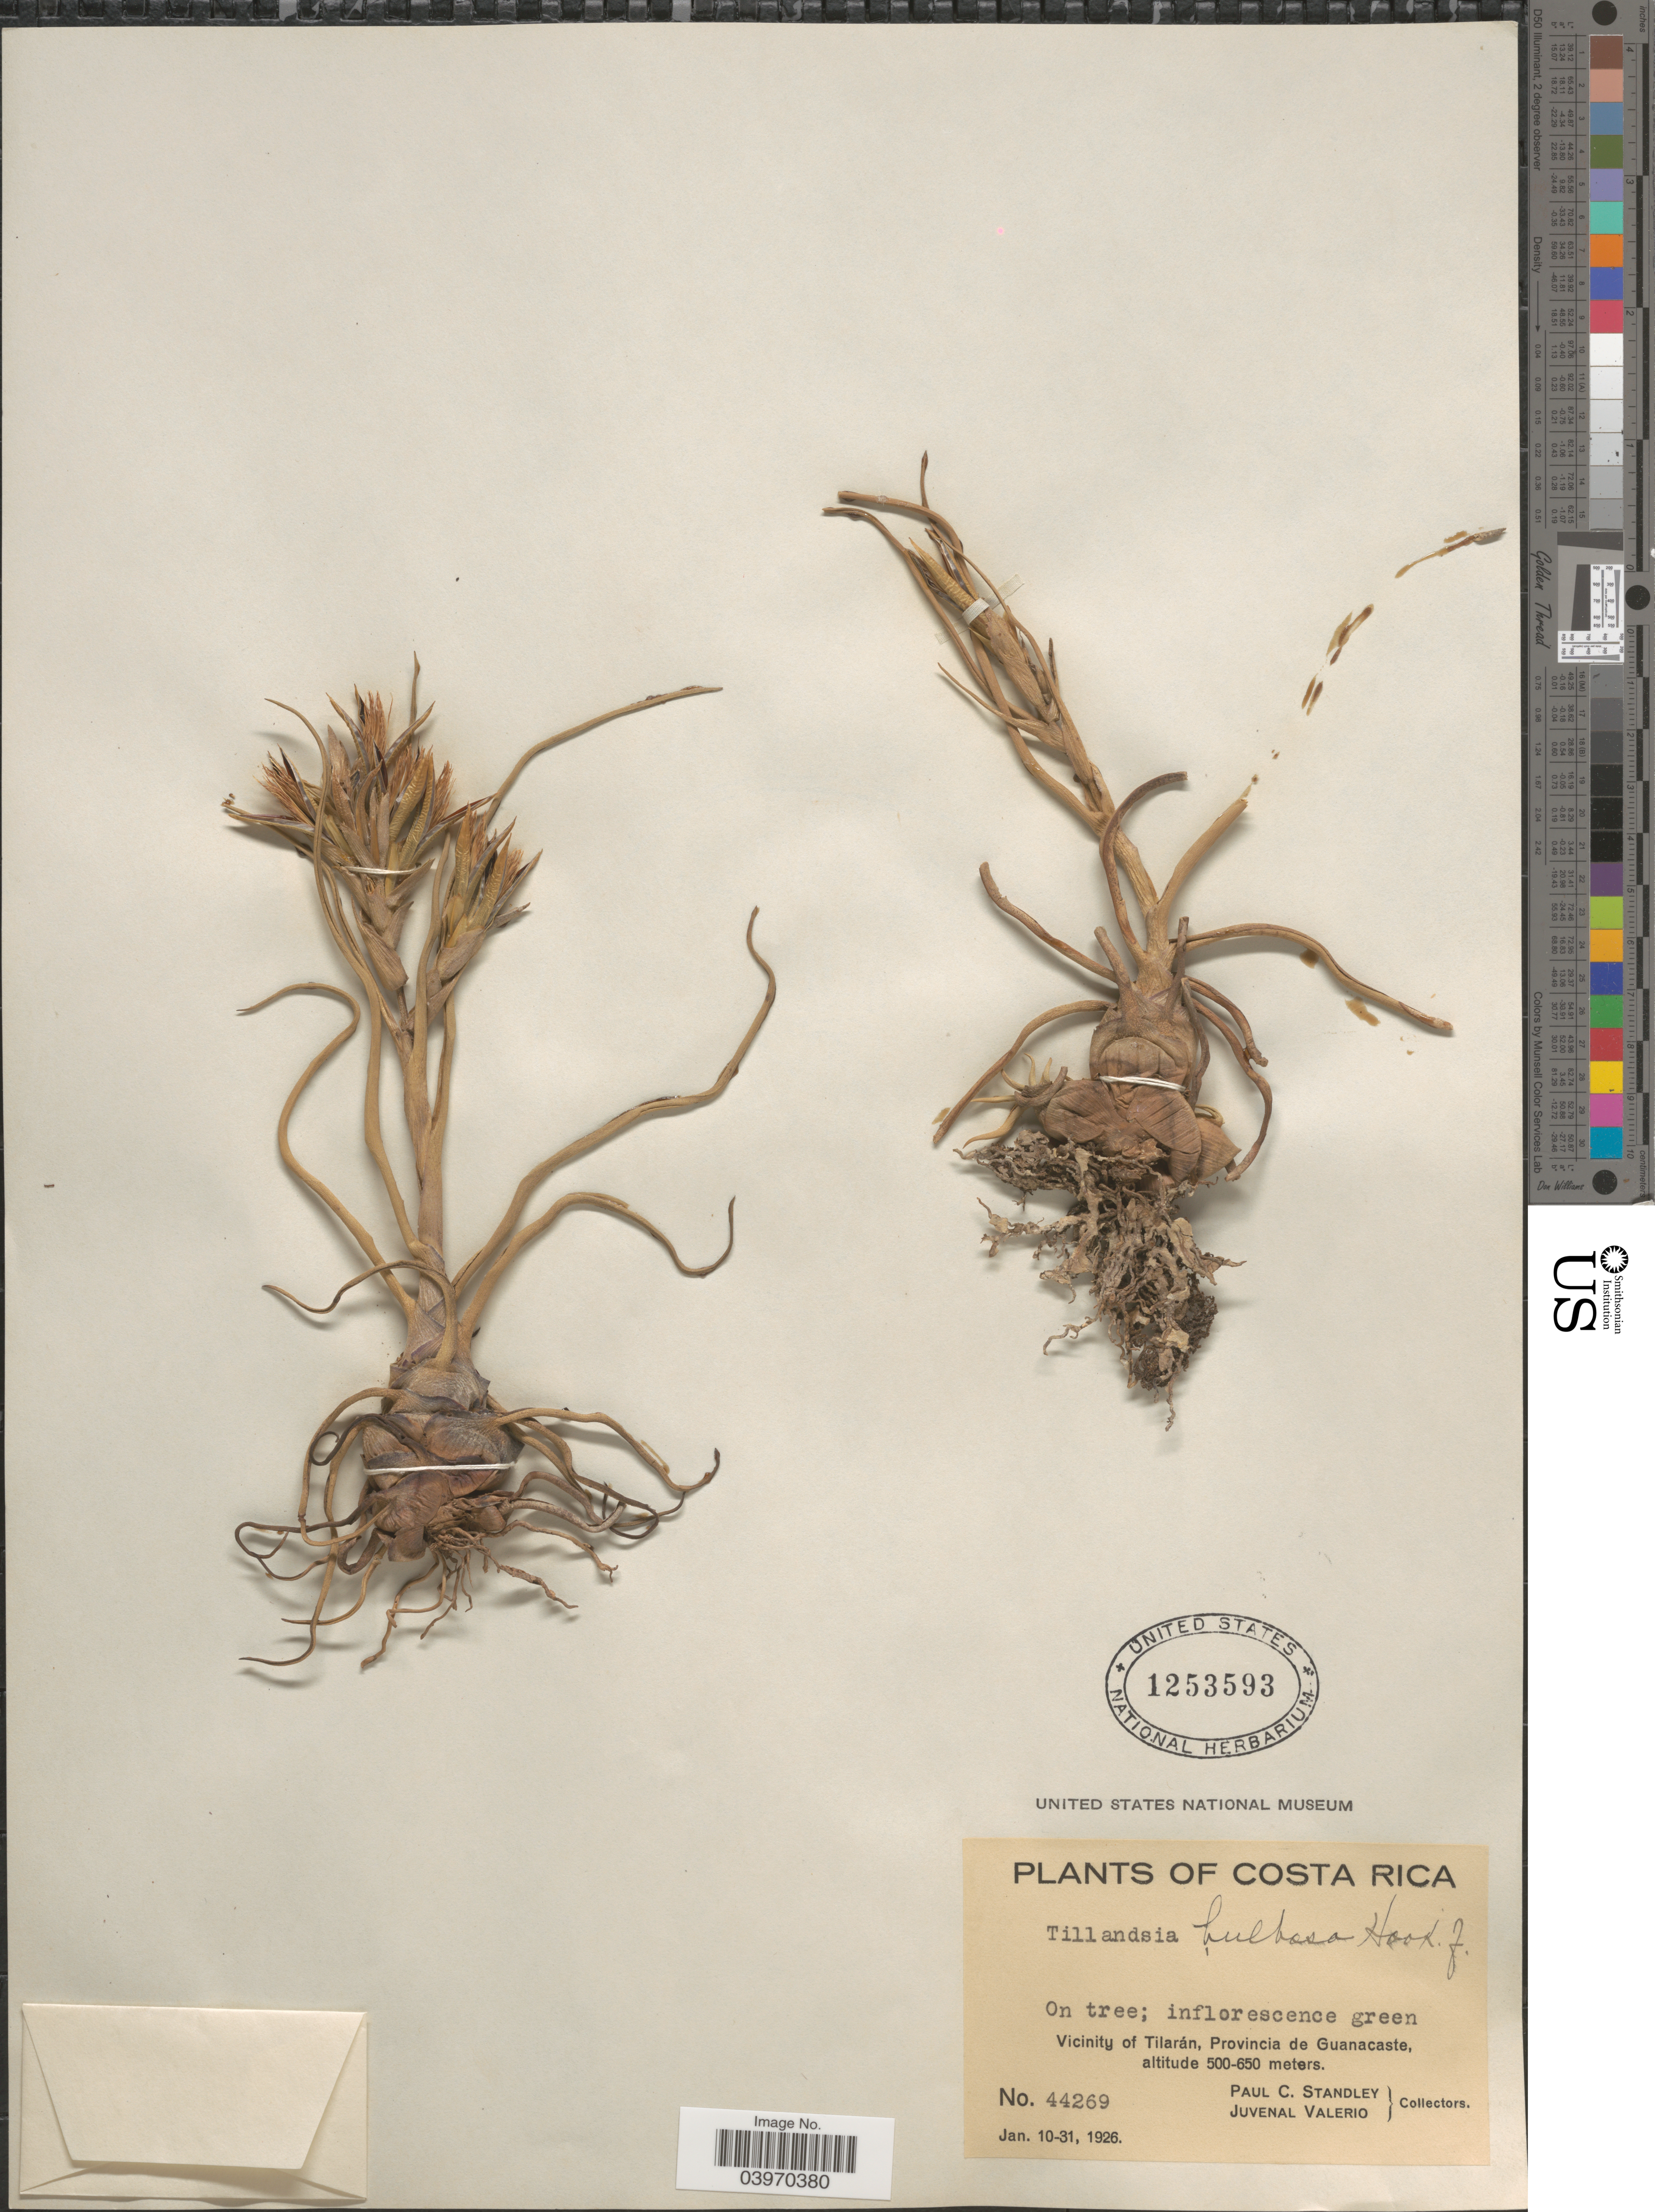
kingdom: Plantae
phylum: Tracheophyta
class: Liliopsida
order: Poales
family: Bromeliaceae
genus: Tillandsia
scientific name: Tillandsia bulbosa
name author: Hook.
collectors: P. C. Standley & J. Valerio R.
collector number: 44269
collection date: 1926-01-10/1926-01-31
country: Costa Rica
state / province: Guanacaste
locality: Vicinity of Tilarán.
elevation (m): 500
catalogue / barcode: US 1253593